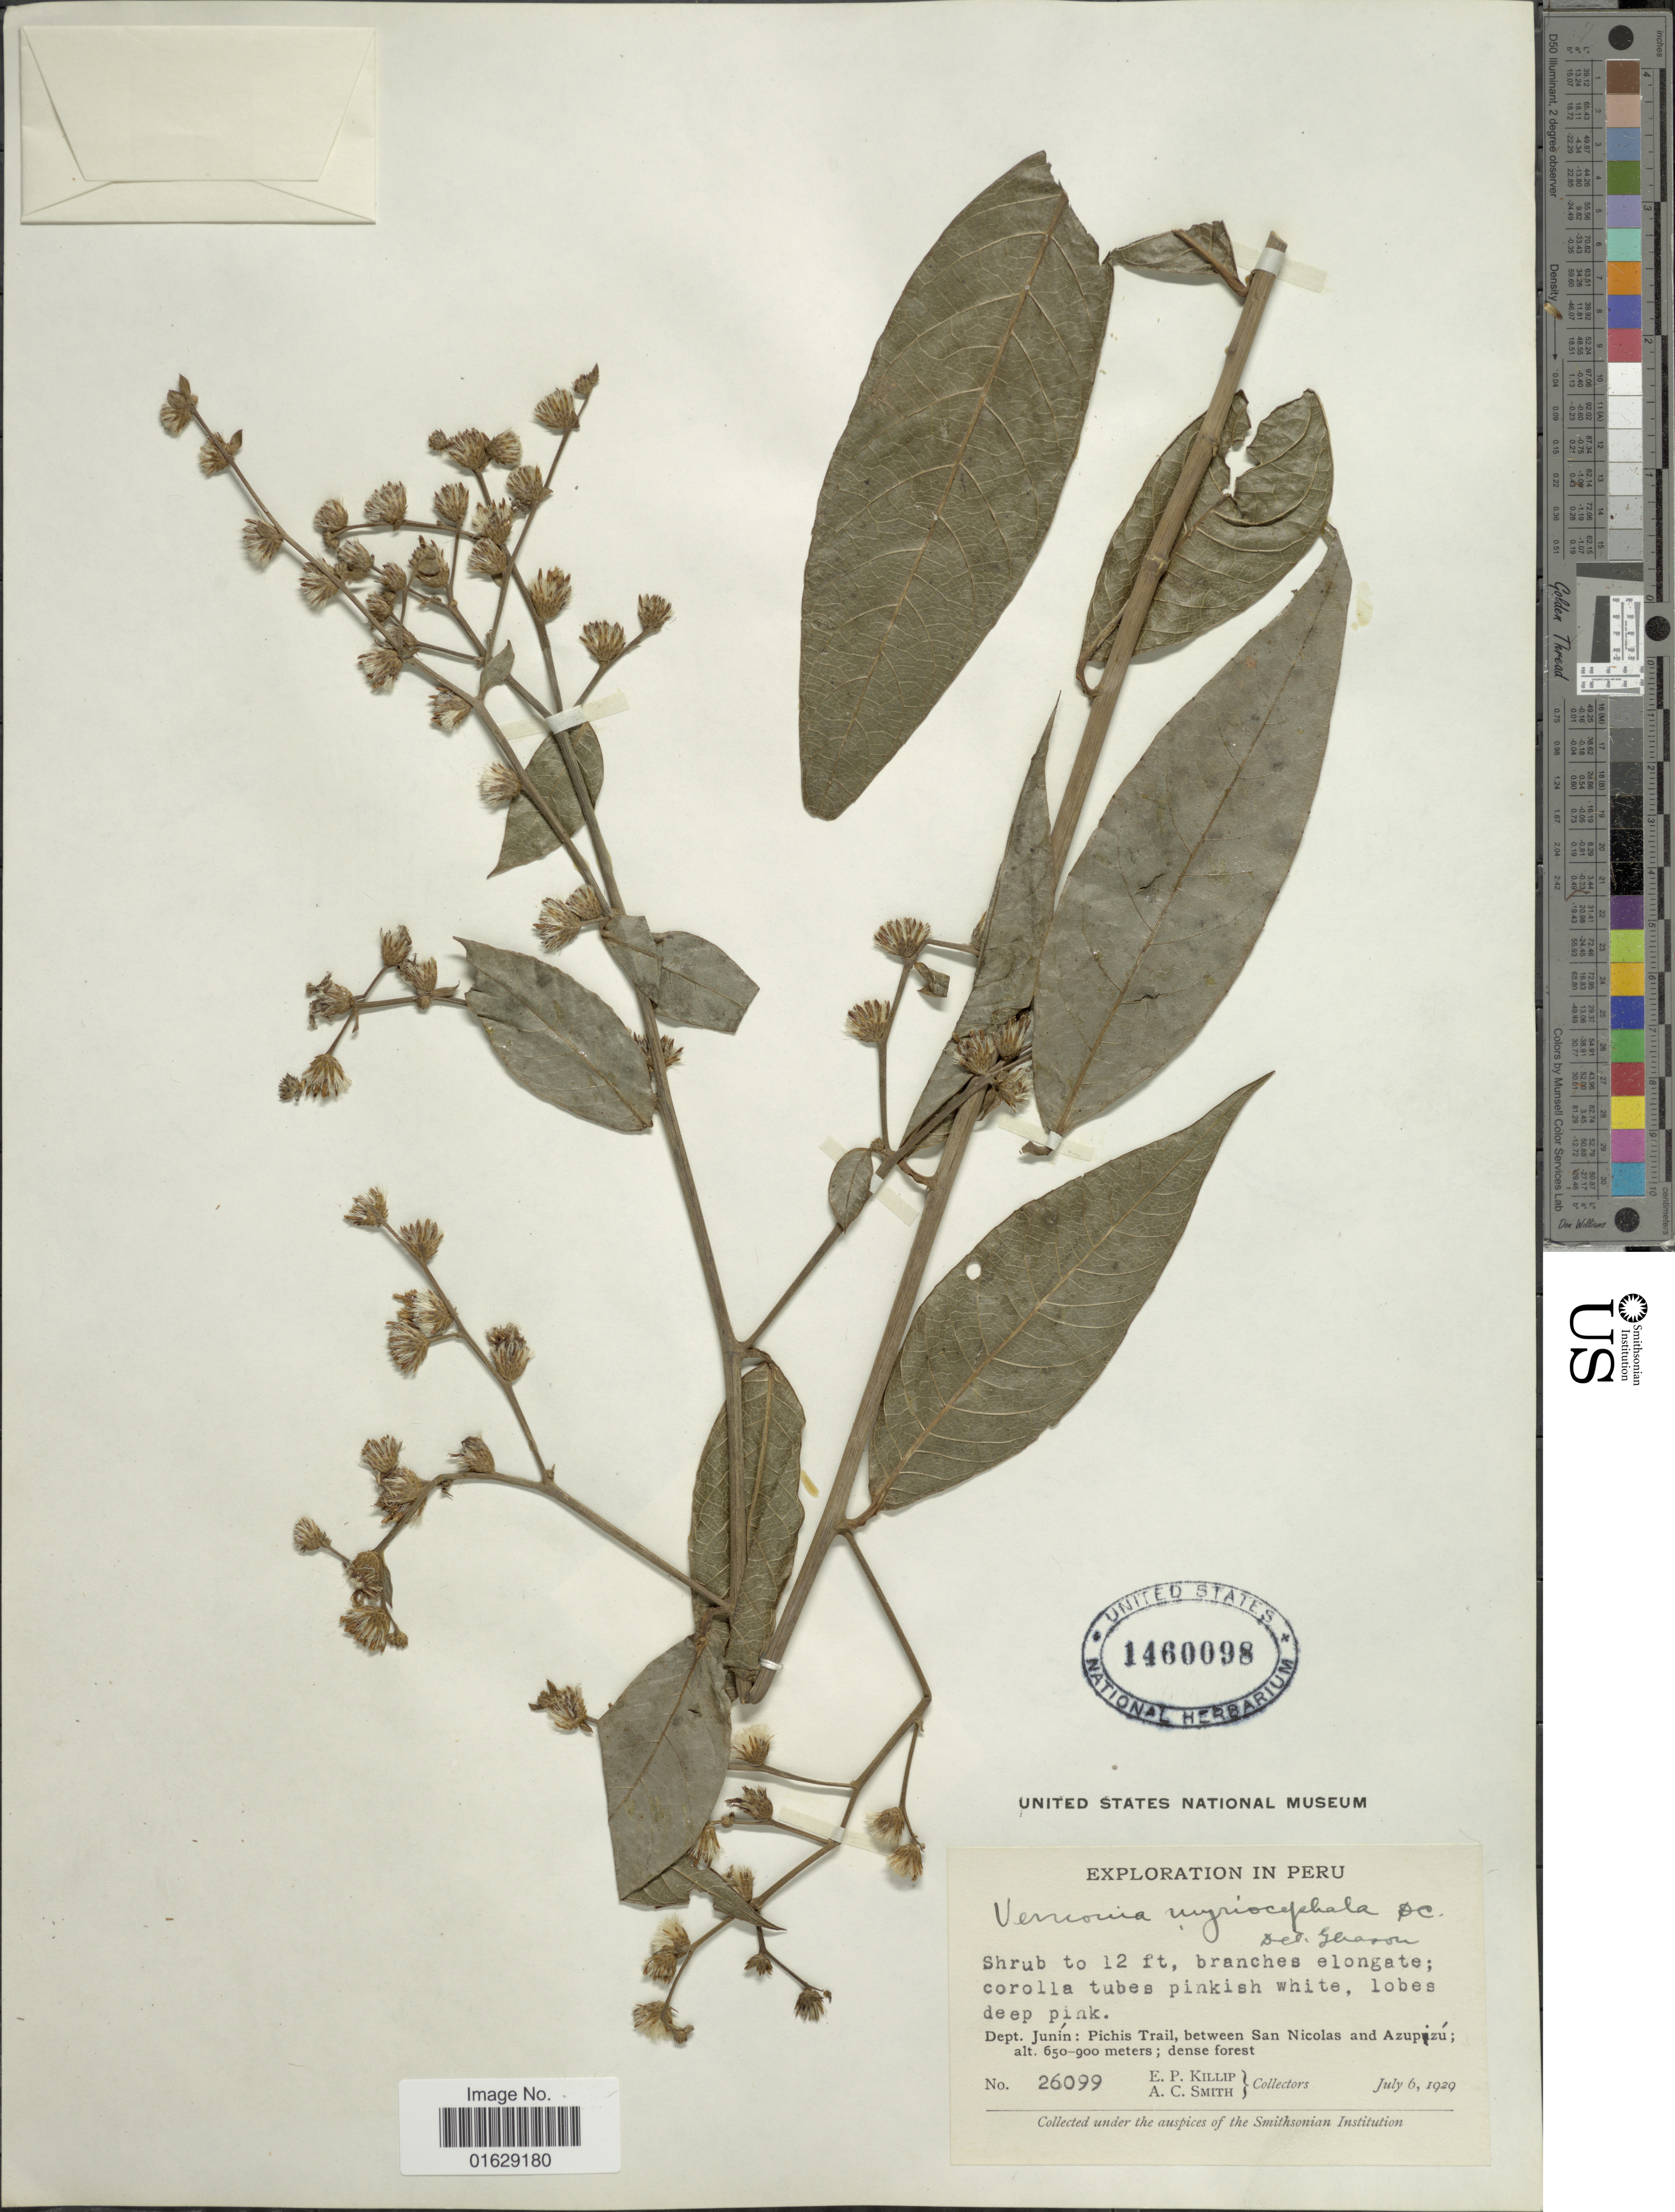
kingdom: Plantae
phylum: Tracheophyta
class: Magnoliopsida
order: Asterales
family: Asteraceae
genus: Lepidaploa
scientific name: Lepidaploa myriocephala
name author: (DC.) H. Rob.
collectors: E. P. Killip & A. C. Smith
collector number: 26099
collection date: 1929-07-06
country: Peru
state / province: Junín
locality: Dept. Junin: Pichis Trail, between San Nicolas and Azupizu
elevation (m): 650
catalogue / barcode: US 1460098